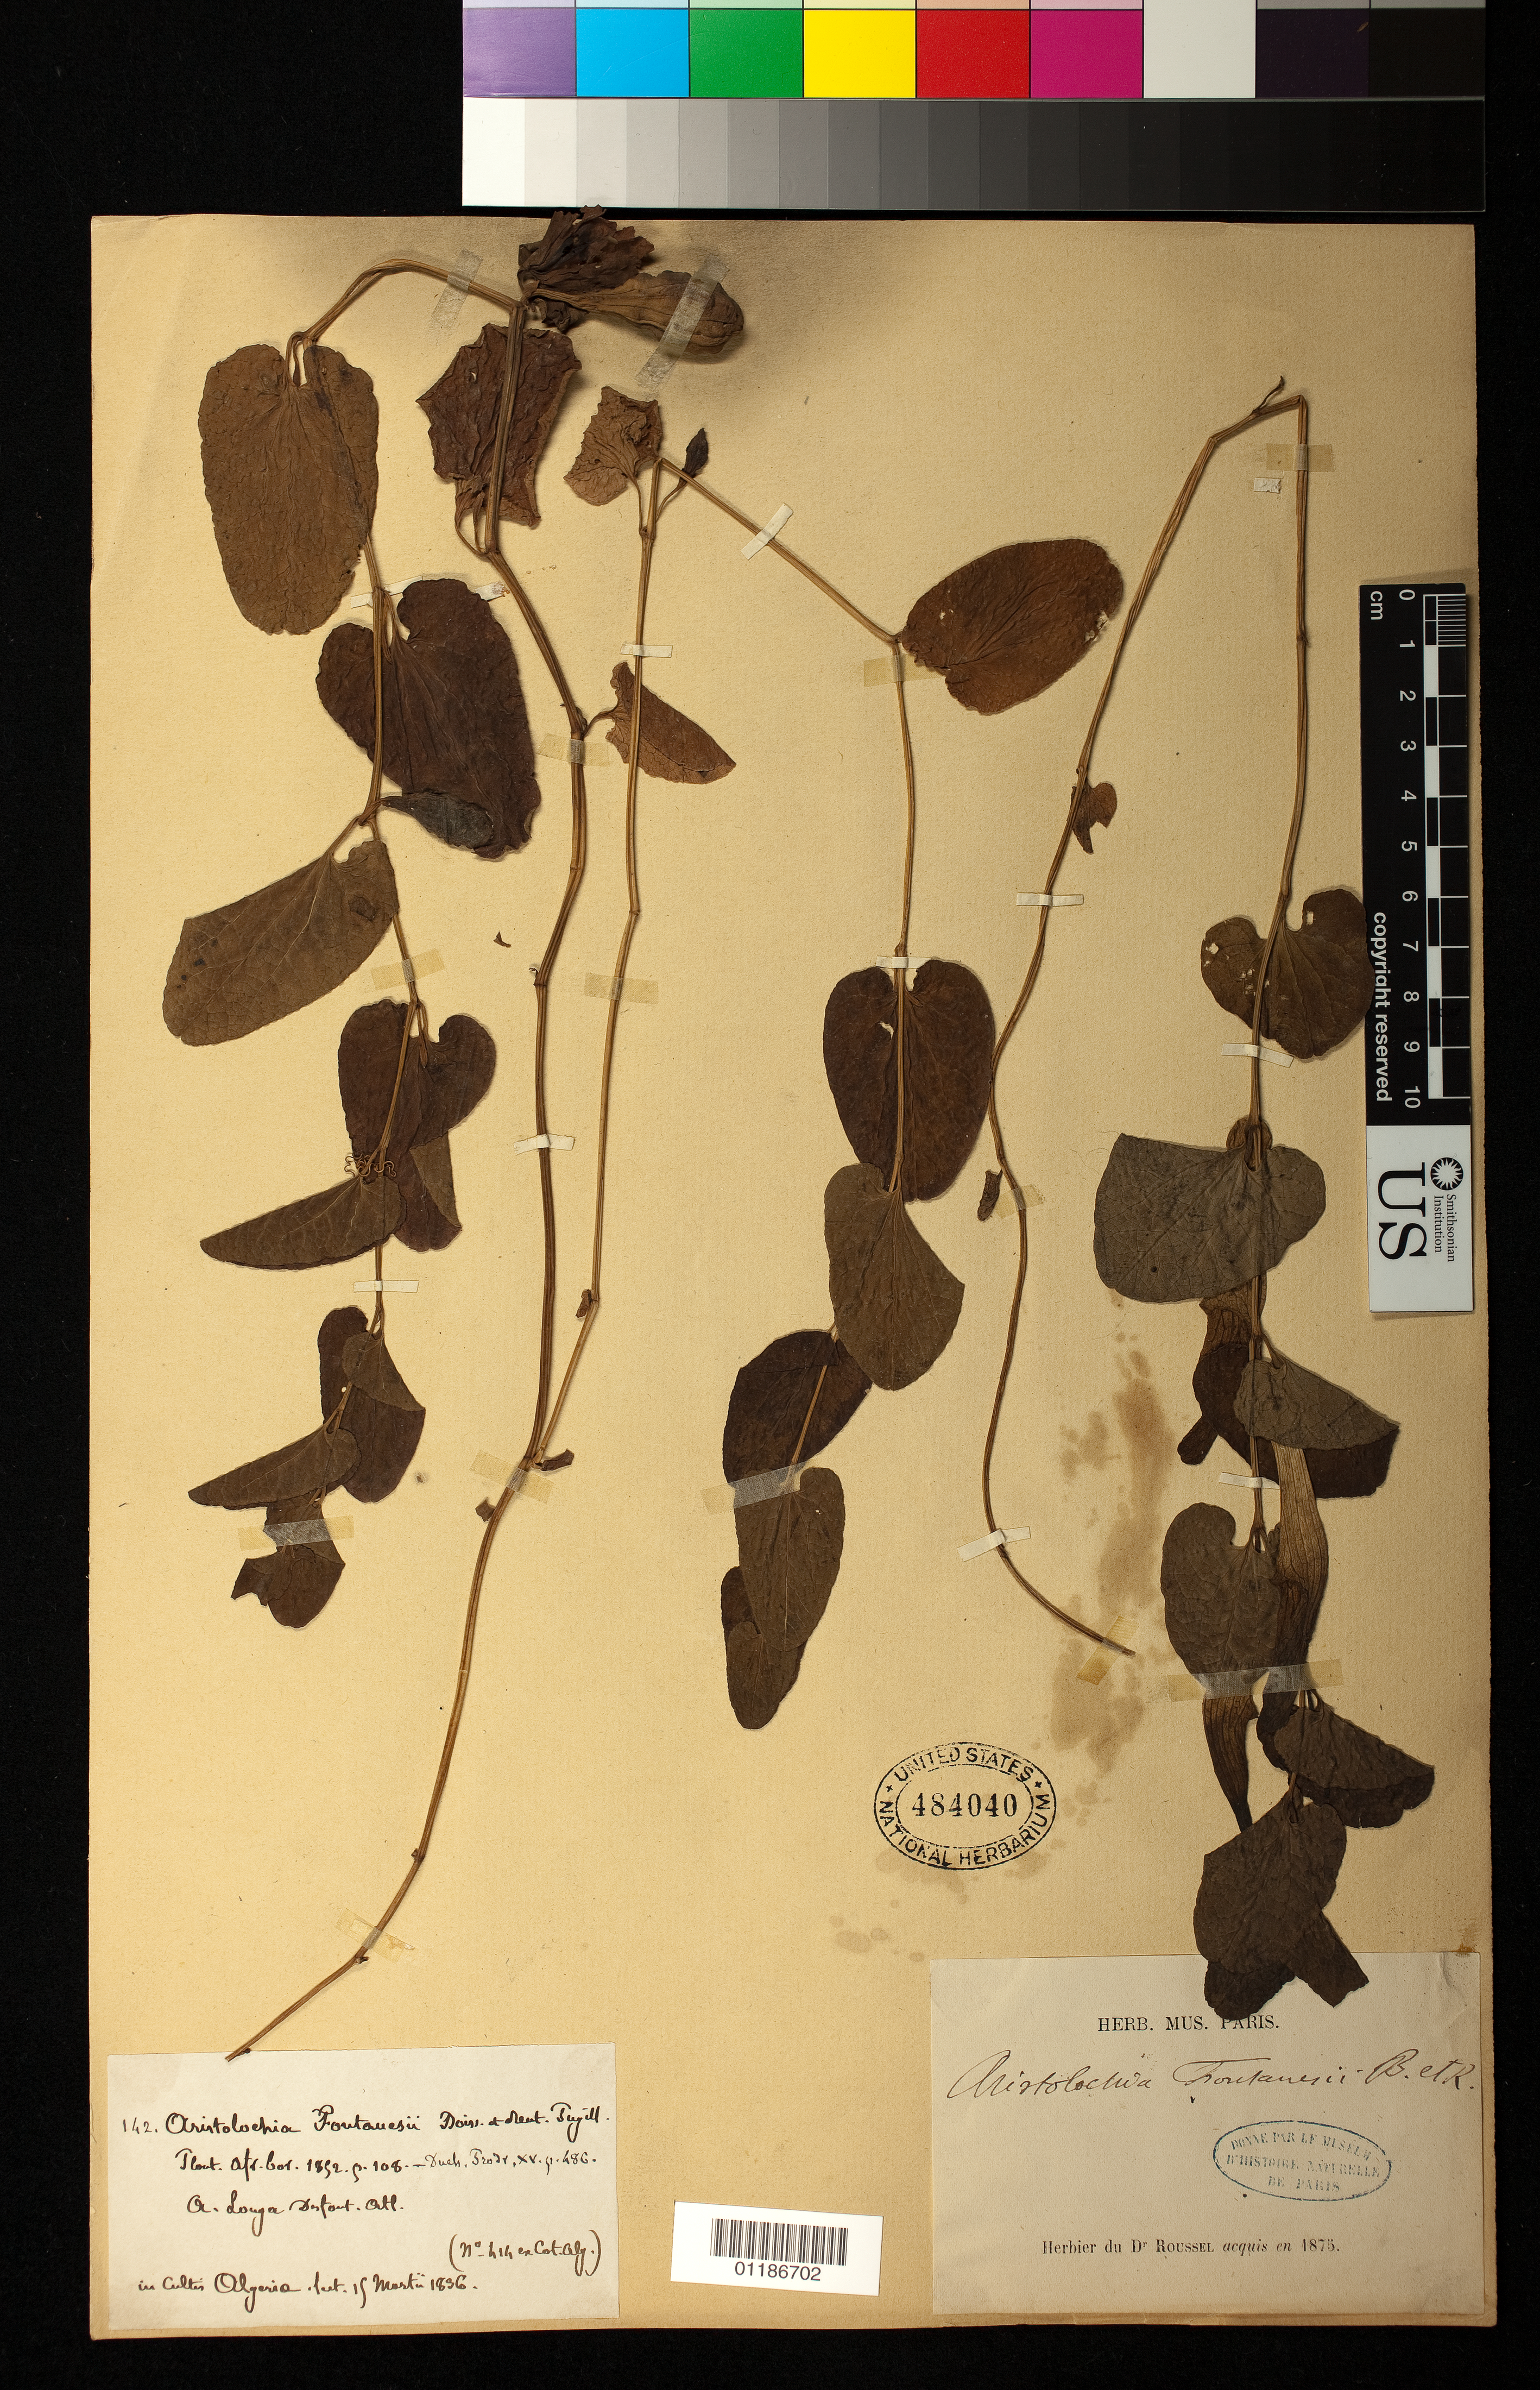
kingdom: Plantae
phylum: Tracheophyta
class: Magnoliopsida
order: Piperales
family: Aristolochiaceae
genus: Aristolochia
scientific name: Aristolochia fontanesii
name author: (Desf.) Boiss. & Reut.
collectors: ex herb. Roussel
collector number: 142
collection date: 1836-03-15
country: Algeria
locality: Cultivated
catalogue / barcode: US 484040